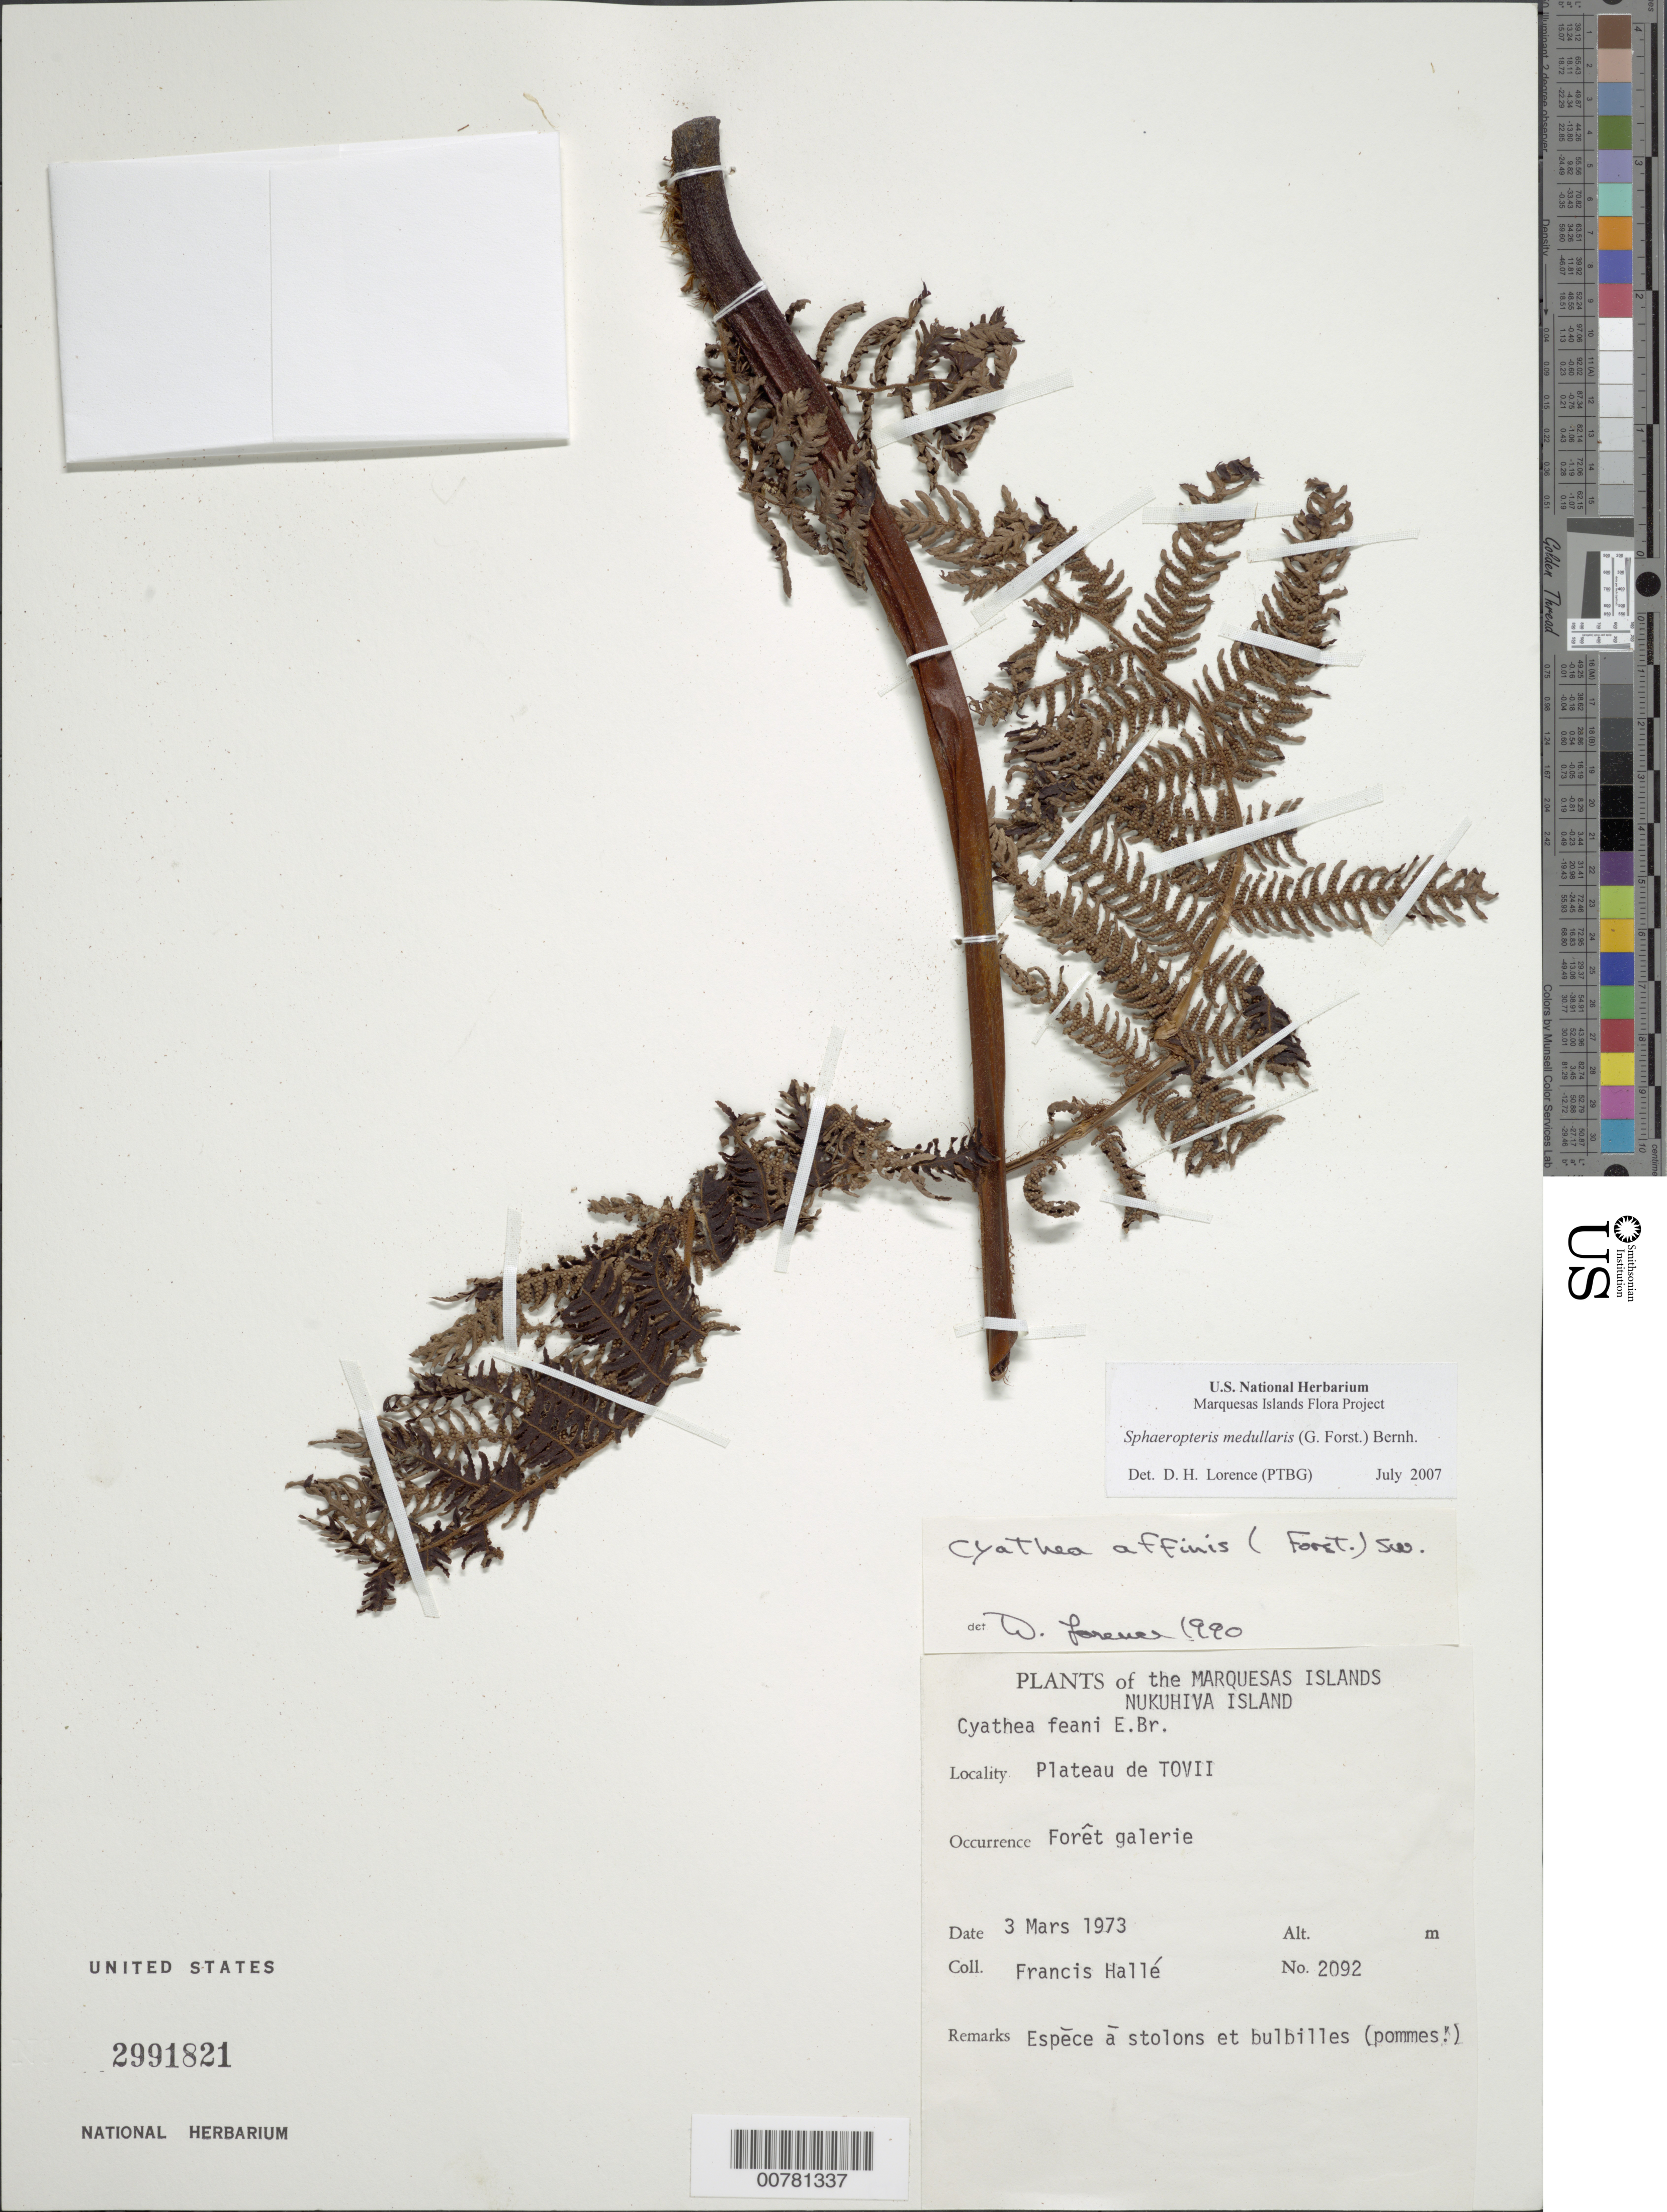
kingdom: Plantae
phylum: Tracheophyta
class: Polypodiopsida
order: Cyatheales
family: Cyatheaceae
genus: Sphaeropteris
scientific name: Sphaeropteris medullaris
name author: (G. Forst.) Bernh.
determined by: Lorence, David H., (PTBG), National Tropical Botanical Garden (UNITED STATES)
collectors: F. Hallé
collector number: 2092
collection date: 1973-03-03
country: French Polynesia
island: Nuku Hiva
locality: Plateau de Toovii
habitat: Forêt galerie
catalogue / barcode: US 2991821